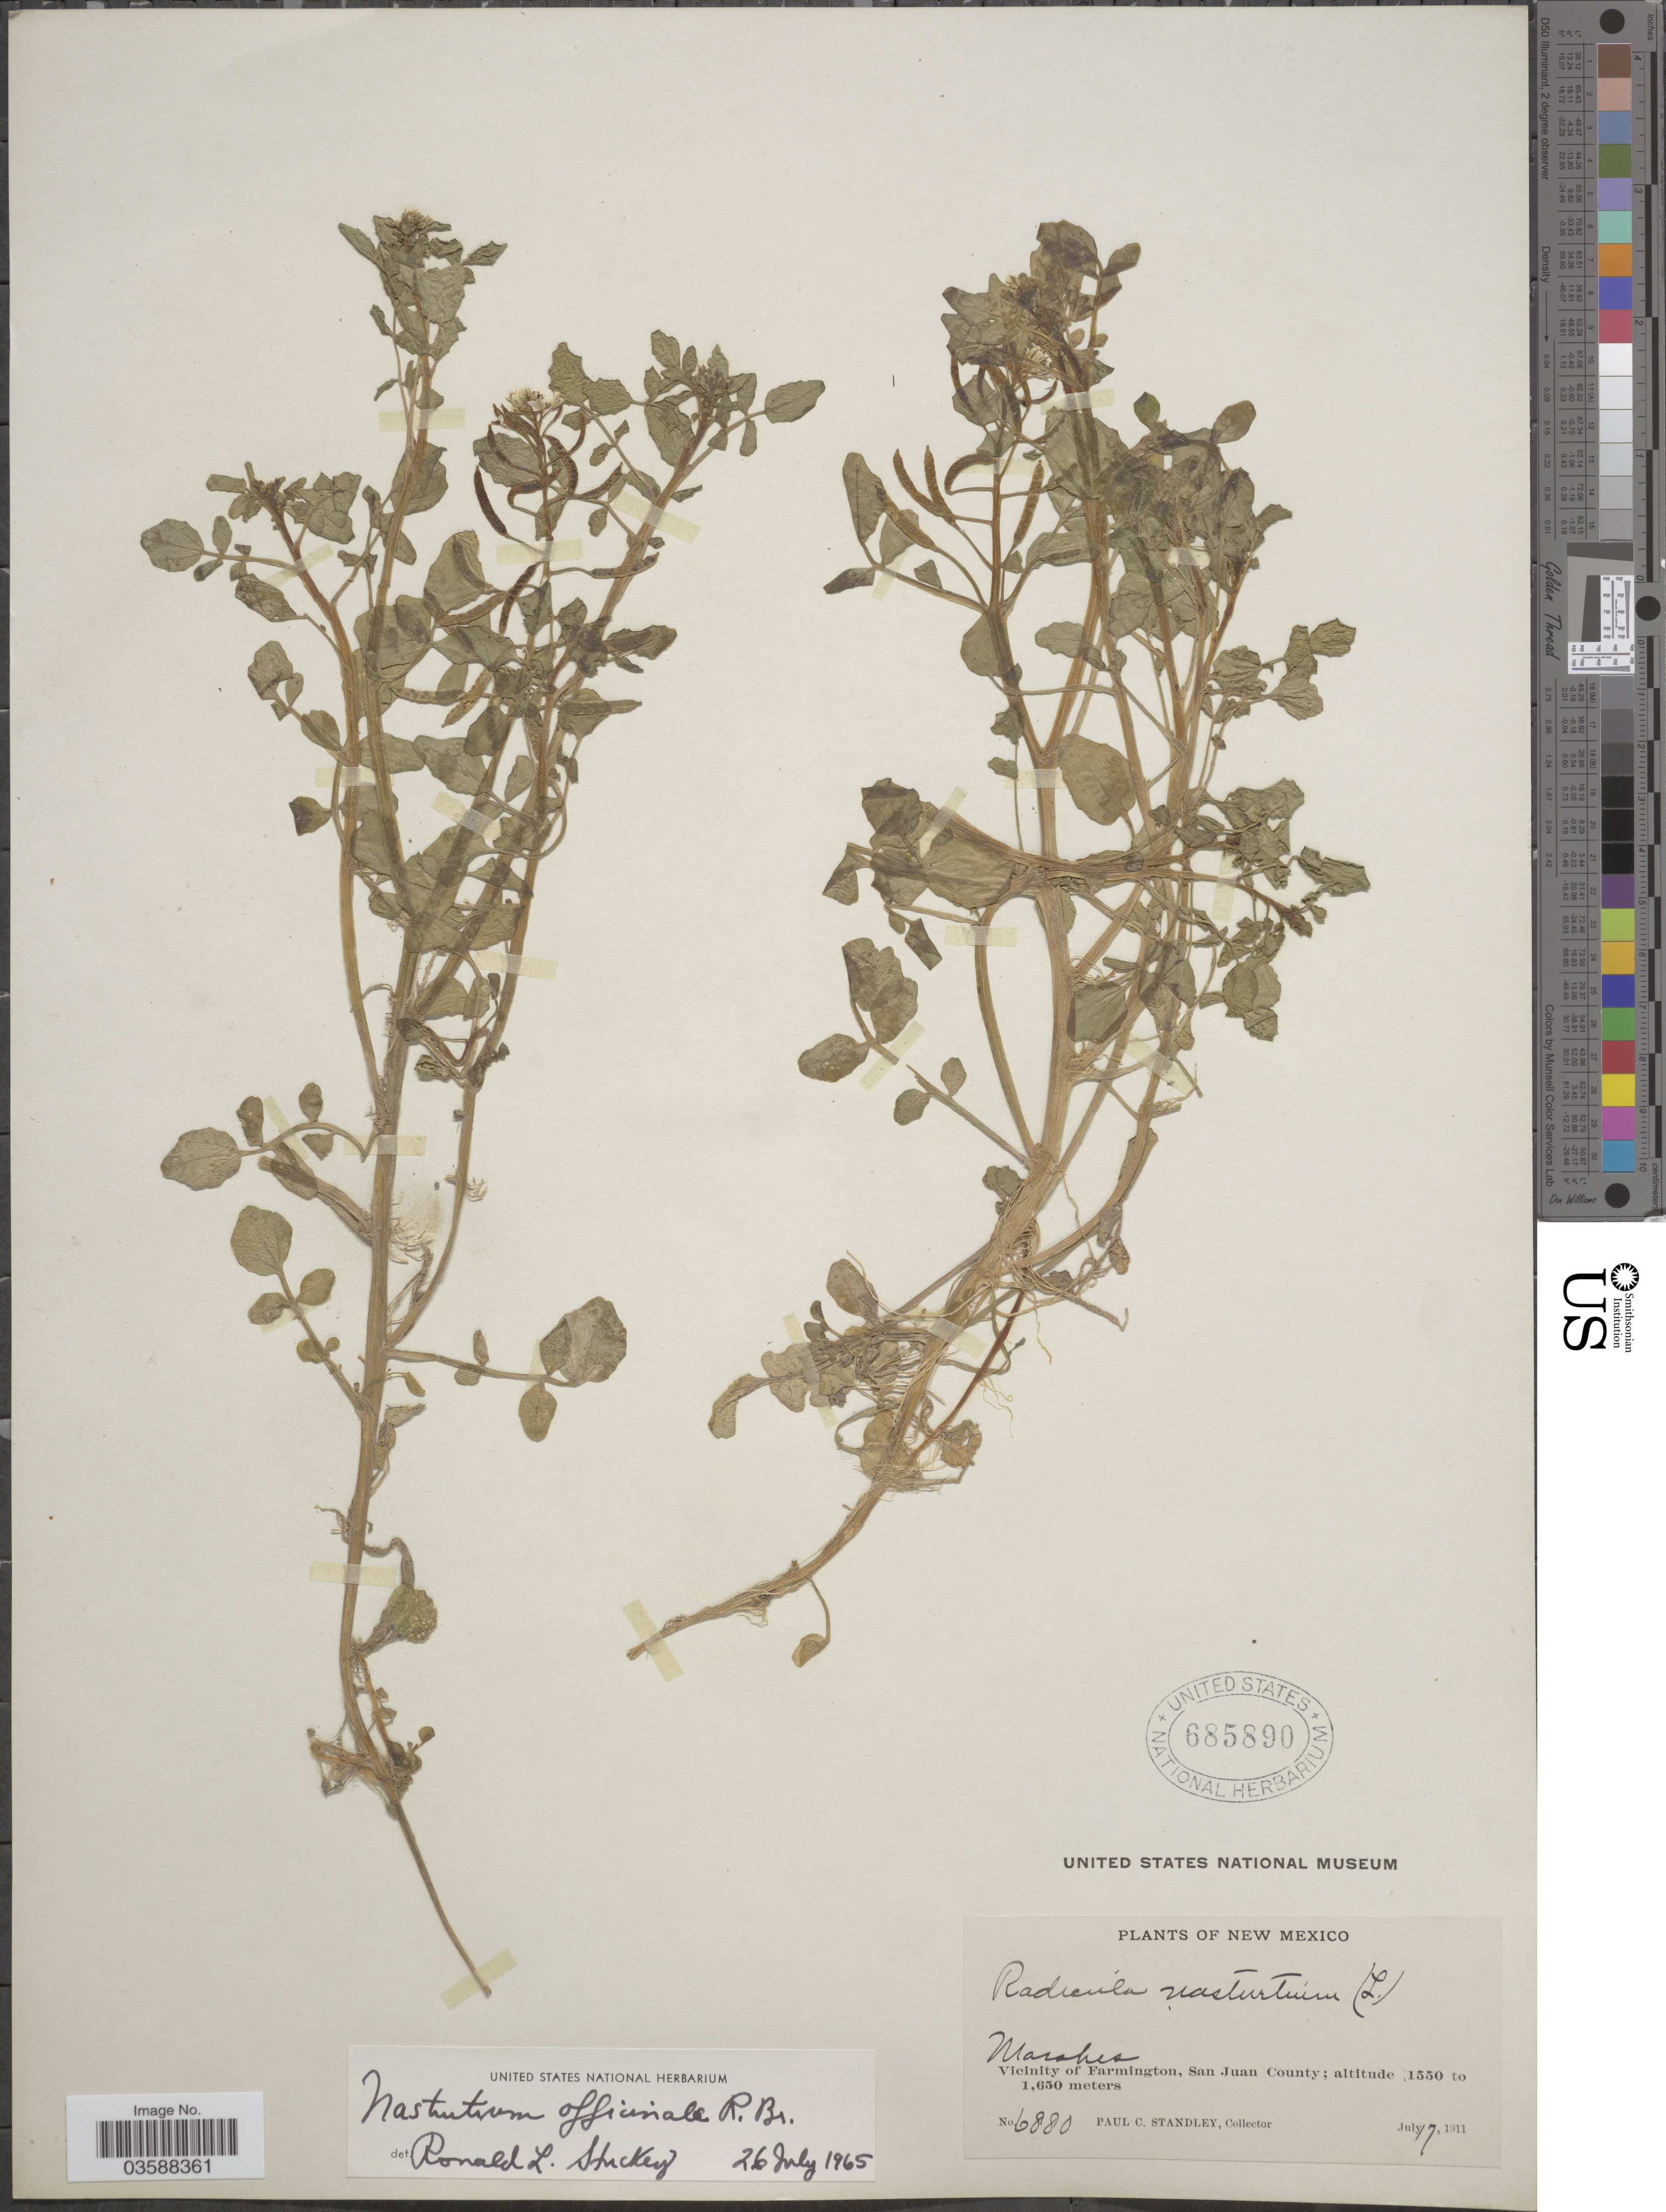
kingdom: Plantae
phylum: Tracheophyta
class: Magnoliopsida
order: Brassicales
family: Brassicaceae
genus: Nasturtium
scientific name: Nasturtium officinale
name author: R. Br.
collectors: P. C. Standley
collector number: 6880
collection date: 1911-07-17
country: United States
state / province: New Mexico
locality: Vicinity of Farmington, San Juan County.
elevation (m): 1550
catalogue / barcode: US 685890